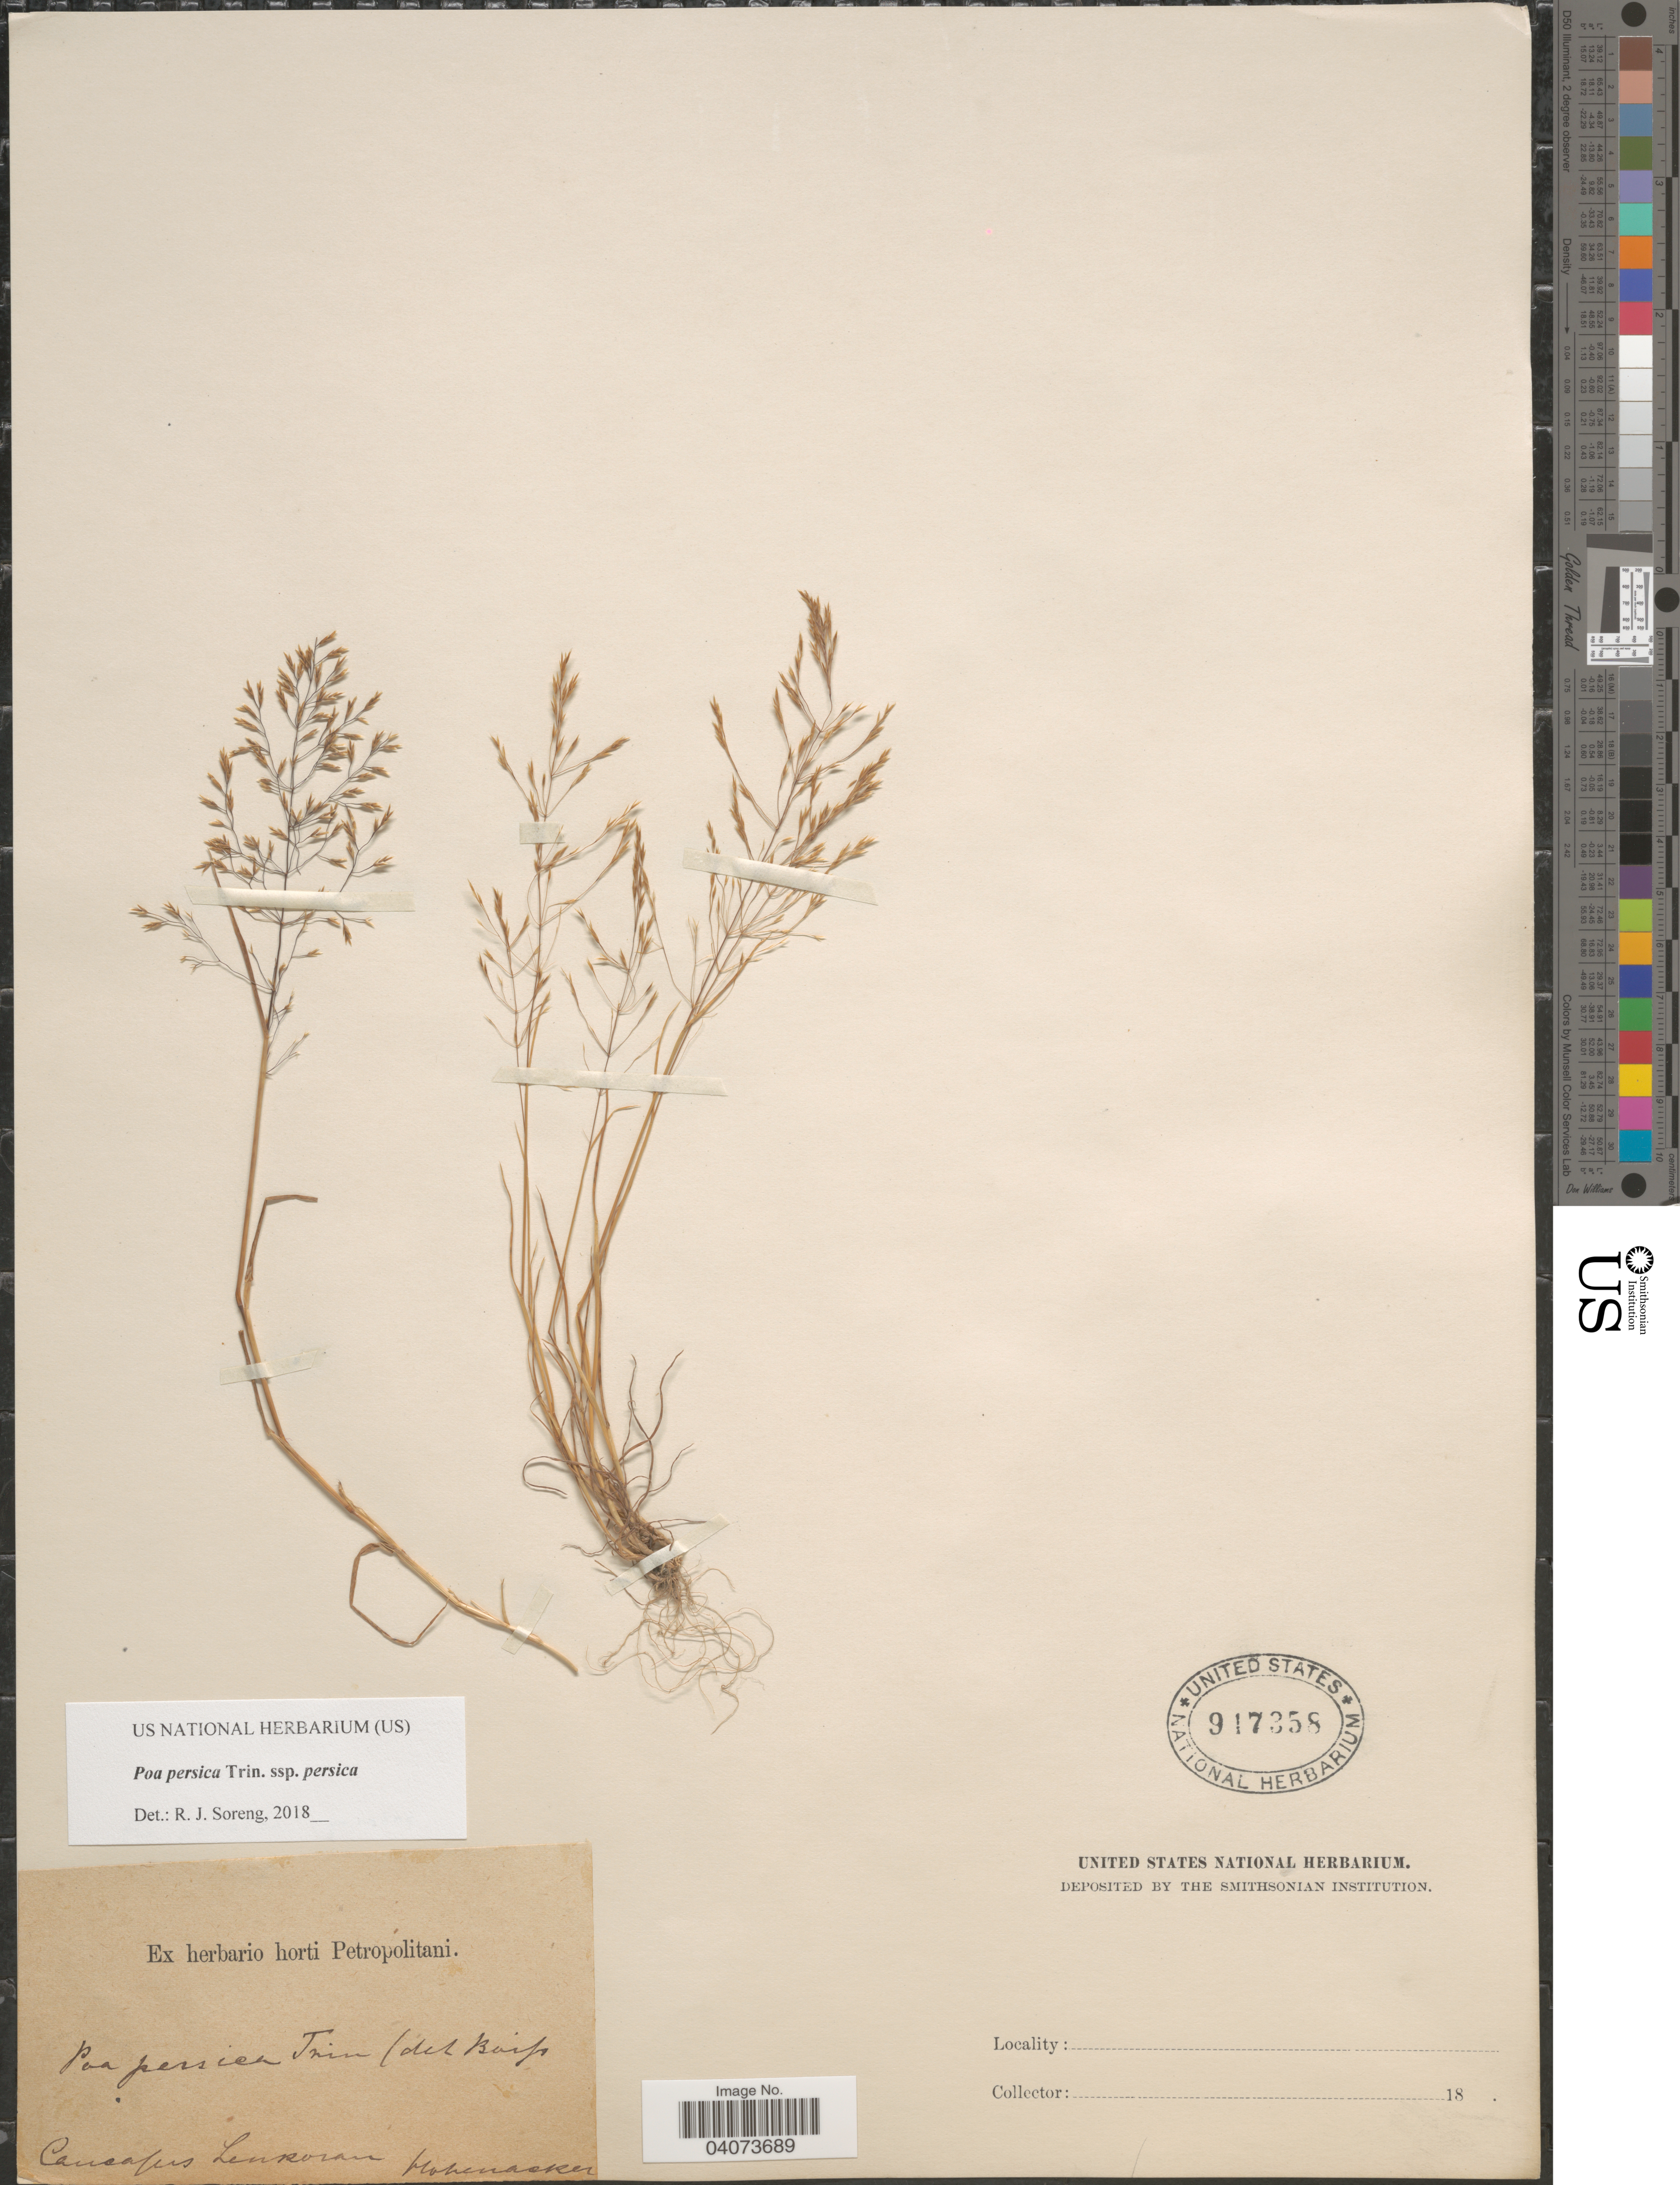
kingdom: Plantae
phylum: Tracheophyta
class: Liliopsida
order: Poales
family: Poaceae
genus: Poa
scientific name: Poa persica subsp. persica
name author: Trin.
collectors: Hohenacker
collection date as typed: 18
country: Azerbaijan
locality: Caucasus Lenkoran.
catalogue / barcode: US 917358